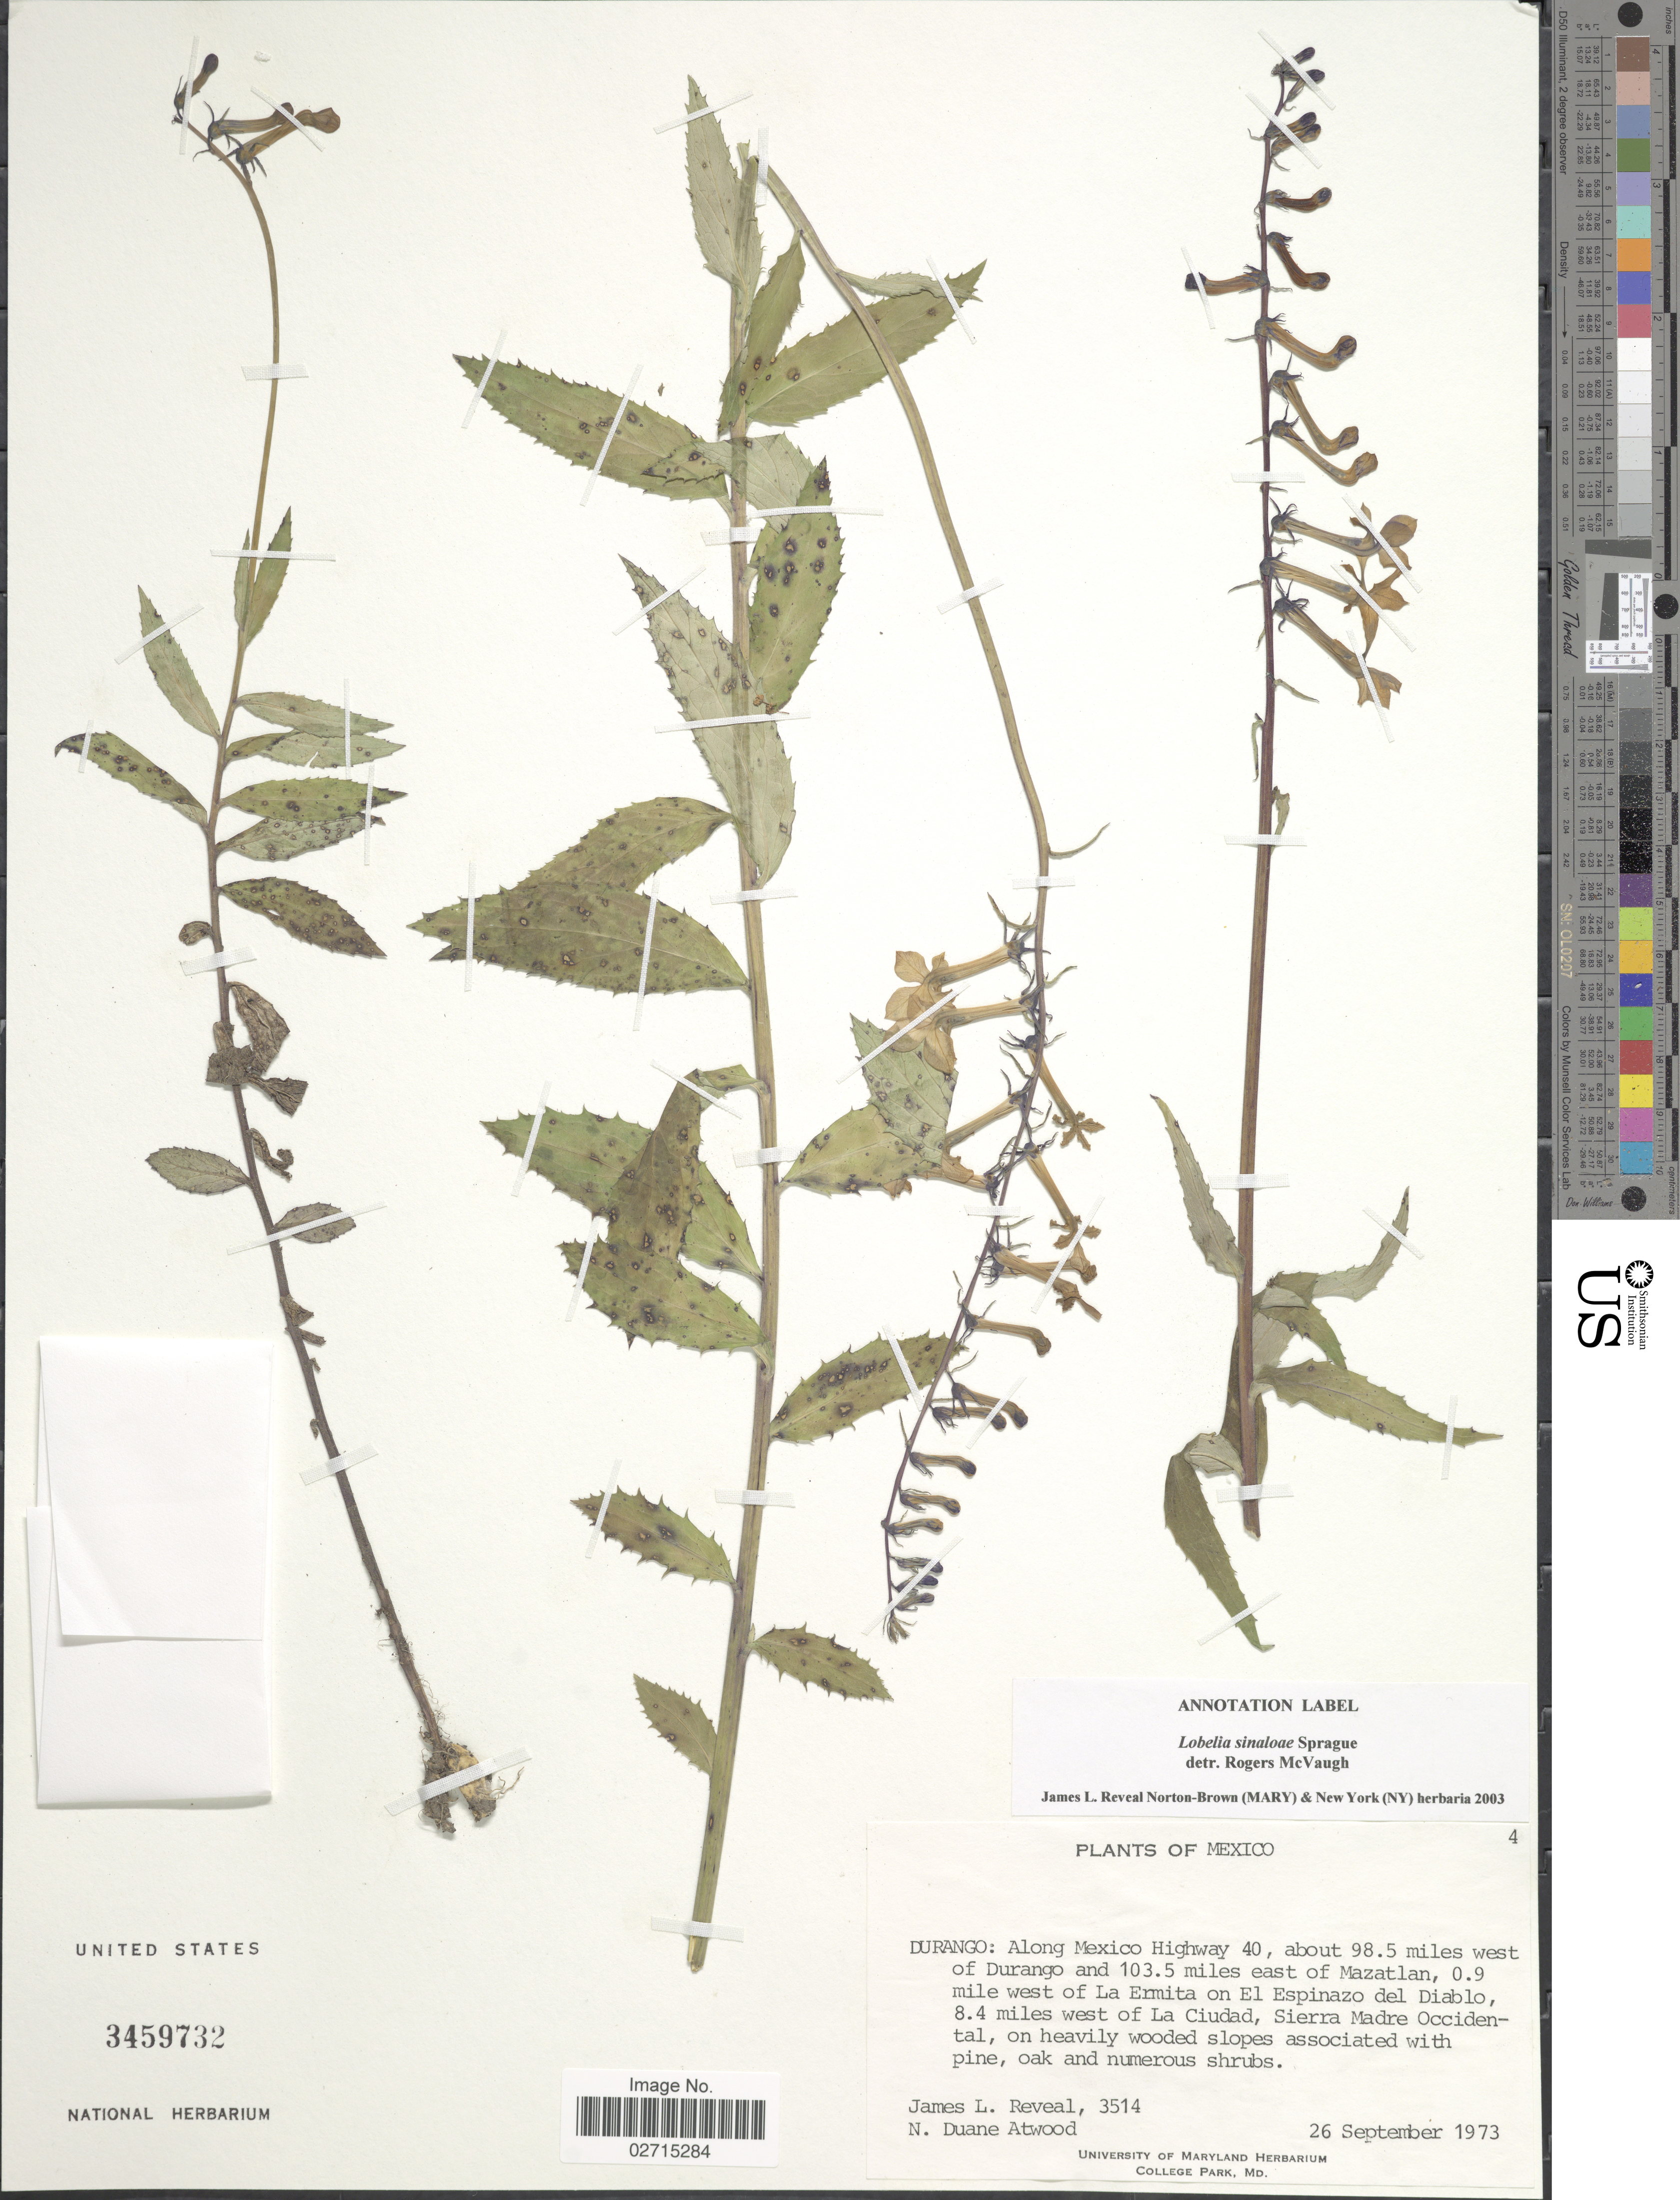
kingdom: Plantae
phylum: Tracheophyta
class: Magnoliopsida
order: Asterales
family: Campanulaceae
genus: Lobelia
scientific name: Lobelia sinaloae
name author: Sprague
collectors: J. L. Reveal & N. Atwood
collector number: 3514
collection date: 1973-09-26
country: Mexico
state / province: Durango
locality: Along Mexico Highway 40, about 98.5 miles west of Durango and 10.3 miles east of Mazatlan, 0.9 mile west of La Ermita on El Espinazo del Diablo, 8.4 miles west of La Ciudad, Sierra Madre Occidental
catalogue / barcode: US 3459732